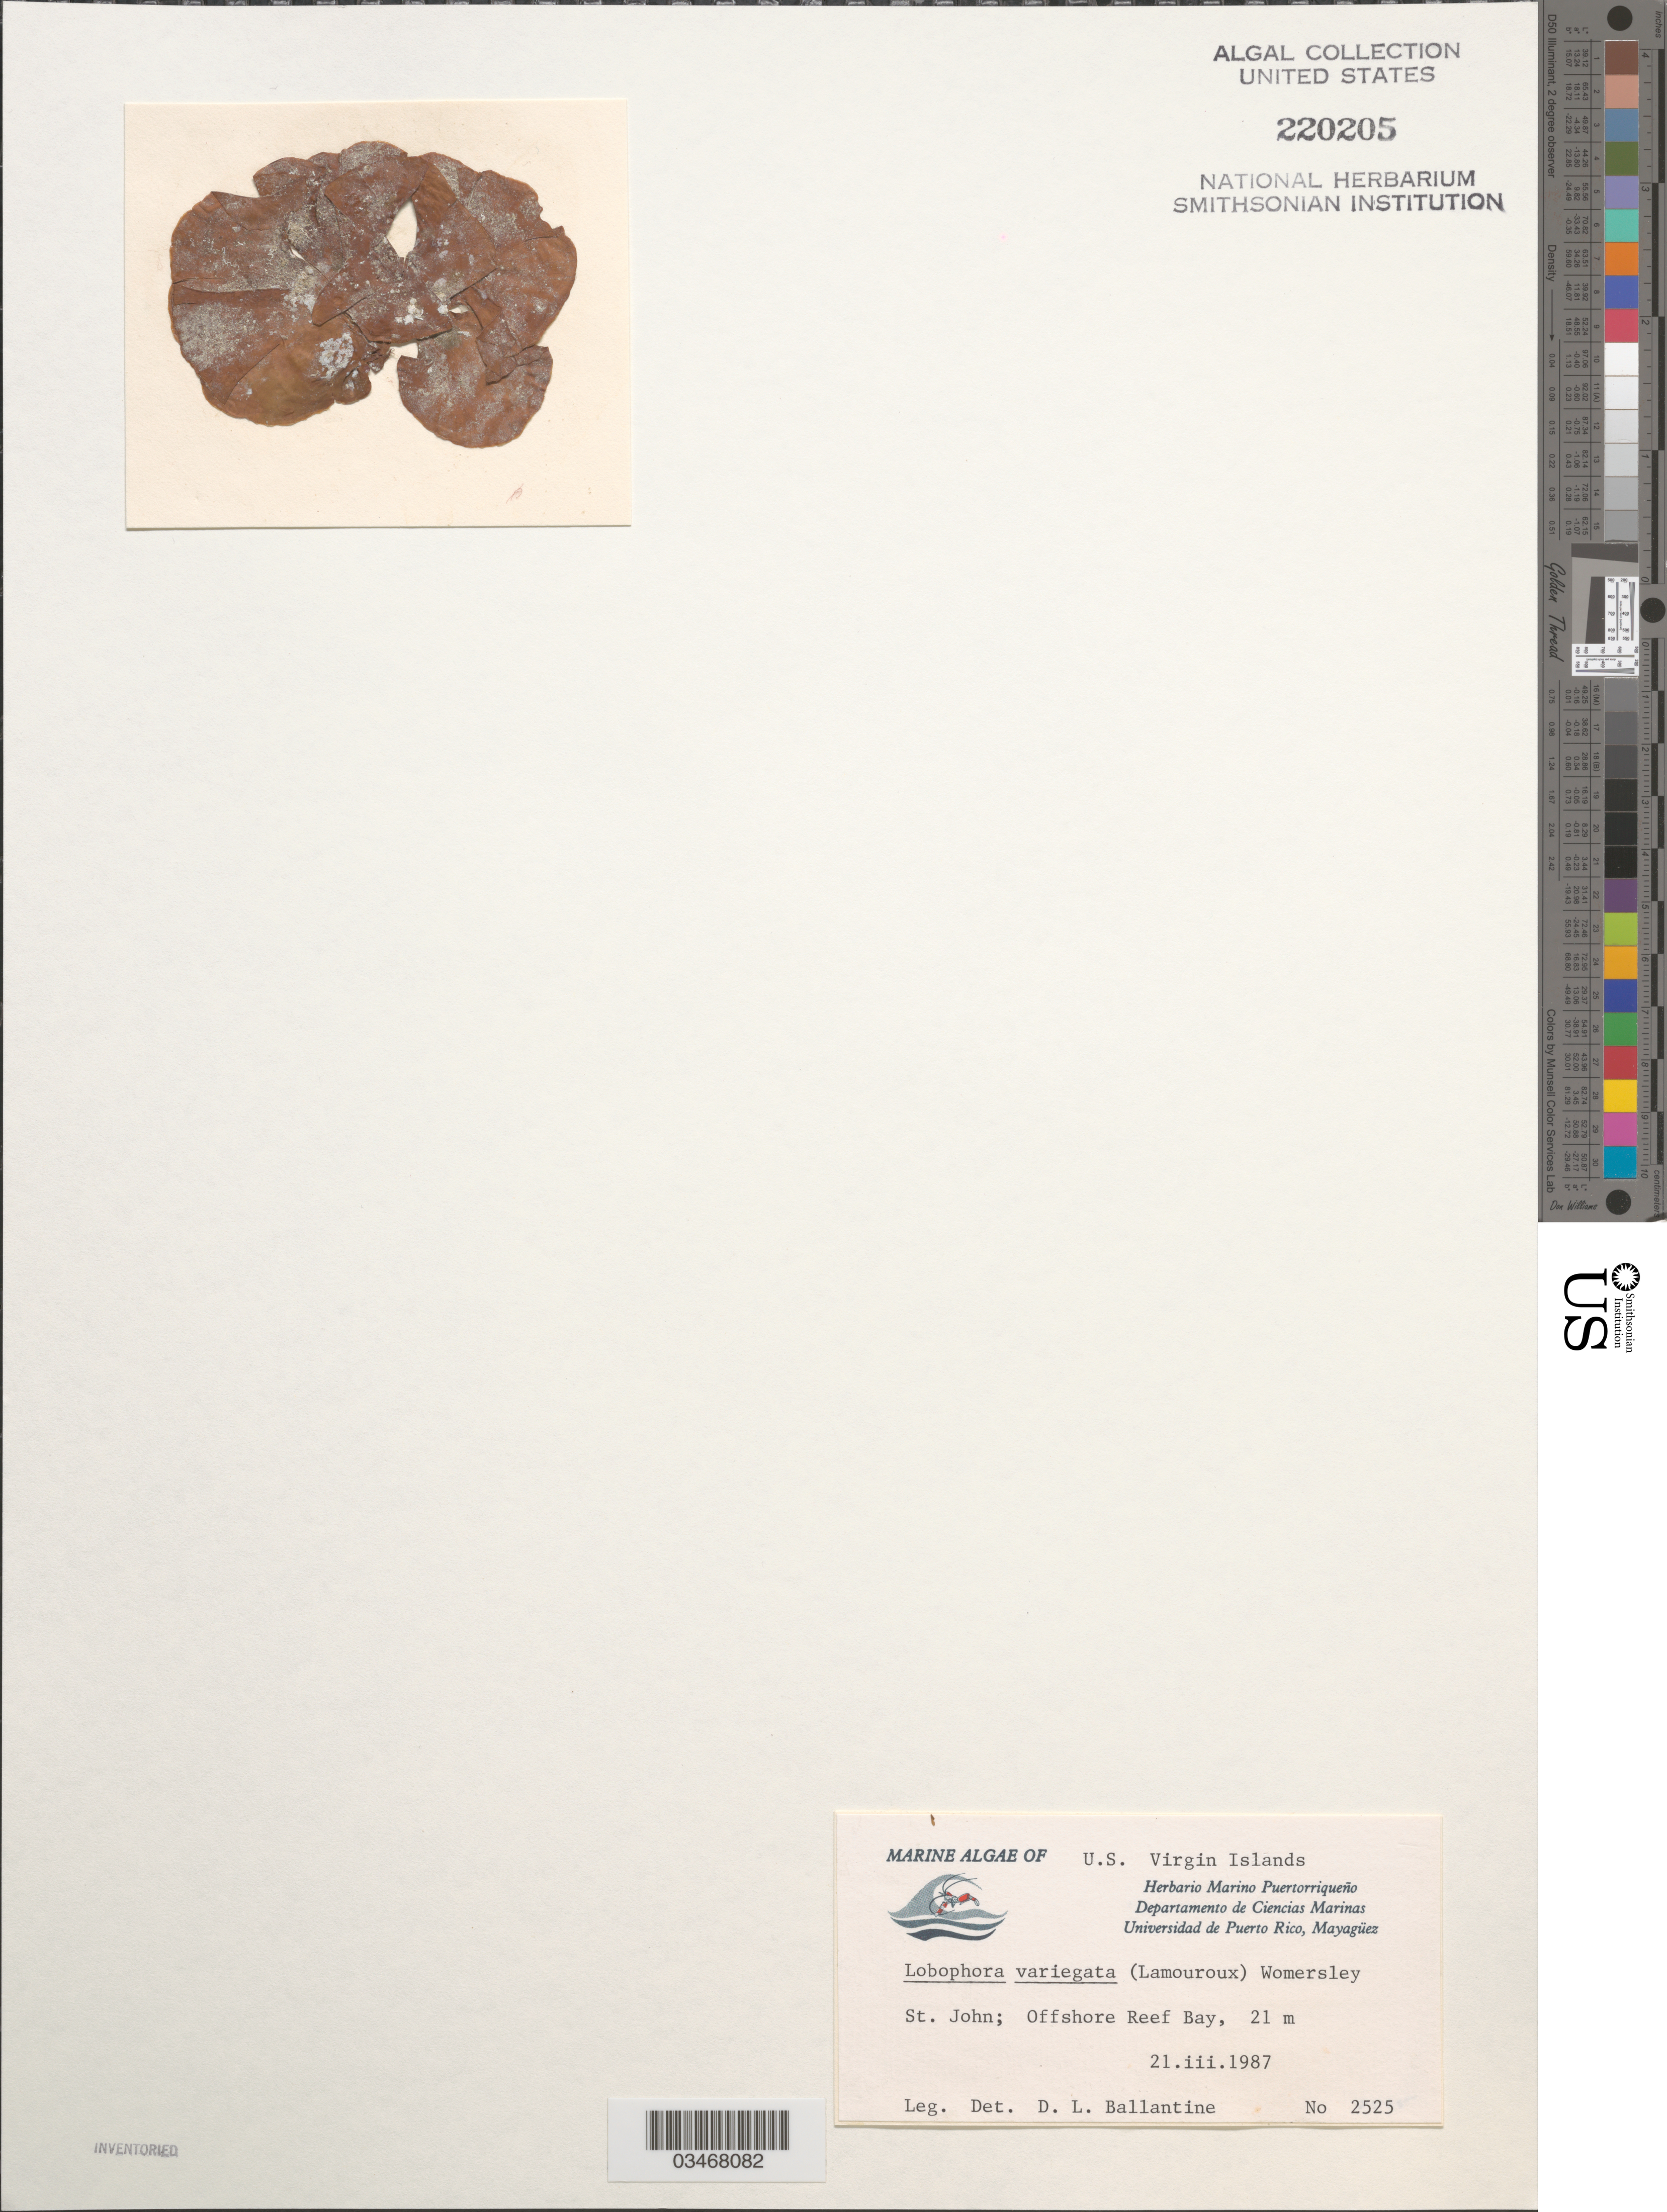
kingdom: Chromista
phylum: Ochrophyta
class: Phaeophyceae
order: Dictyotales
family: Dictyotaceae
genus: Lobophora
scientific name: Lobophora variegata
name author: (J.V.Lamouroux) Womersley & E.C. Oliveira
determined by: Ballantine, D. L.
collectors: D.L. Ballantine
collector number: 2525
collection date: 1987-03-21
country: U.S. Virgin Islands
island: St. John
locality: Offshore Reef Bay.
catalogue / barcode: US 220205